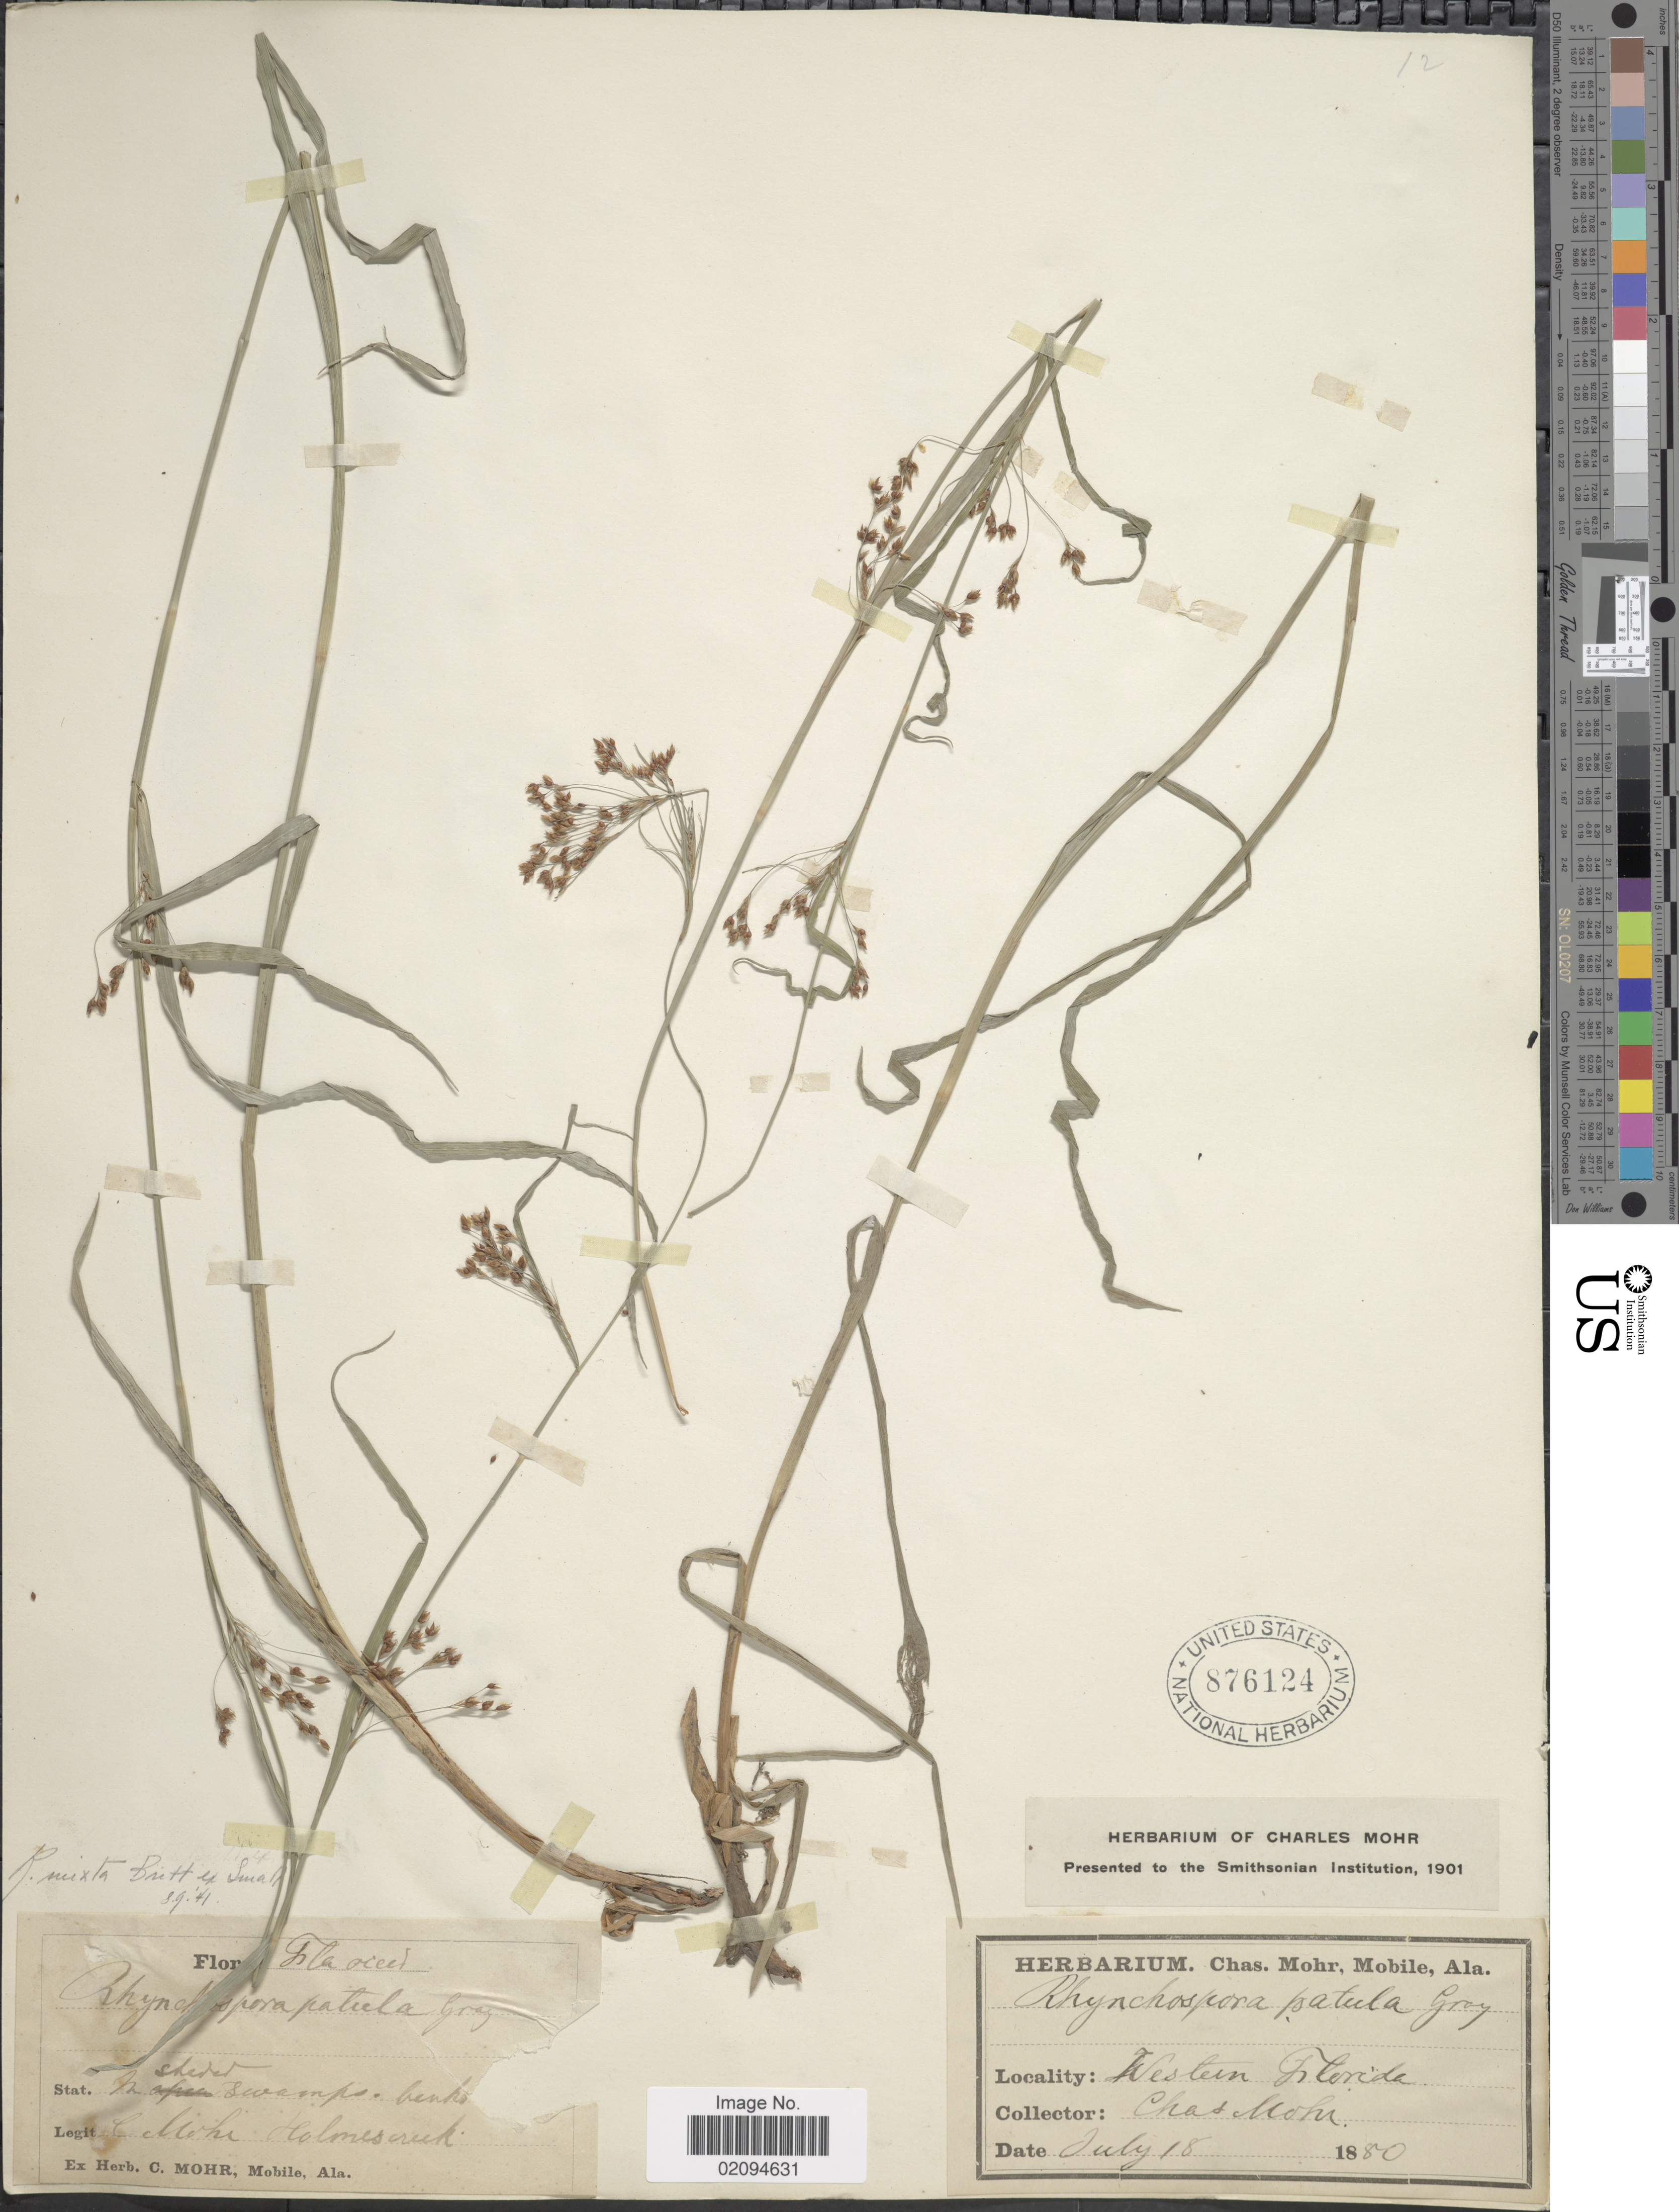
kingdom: Plantae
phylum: Tracheophyta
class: Liliopsida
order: Poales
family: Cyperaceae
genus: Rhynchospora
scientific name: Rhynchospora mixta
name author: Britton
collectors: Mohr, C. T. (herbarium)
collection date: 1880-07-18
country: United States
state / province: Florida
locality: Western Florida. Holmes Creek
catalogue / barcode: US 876124